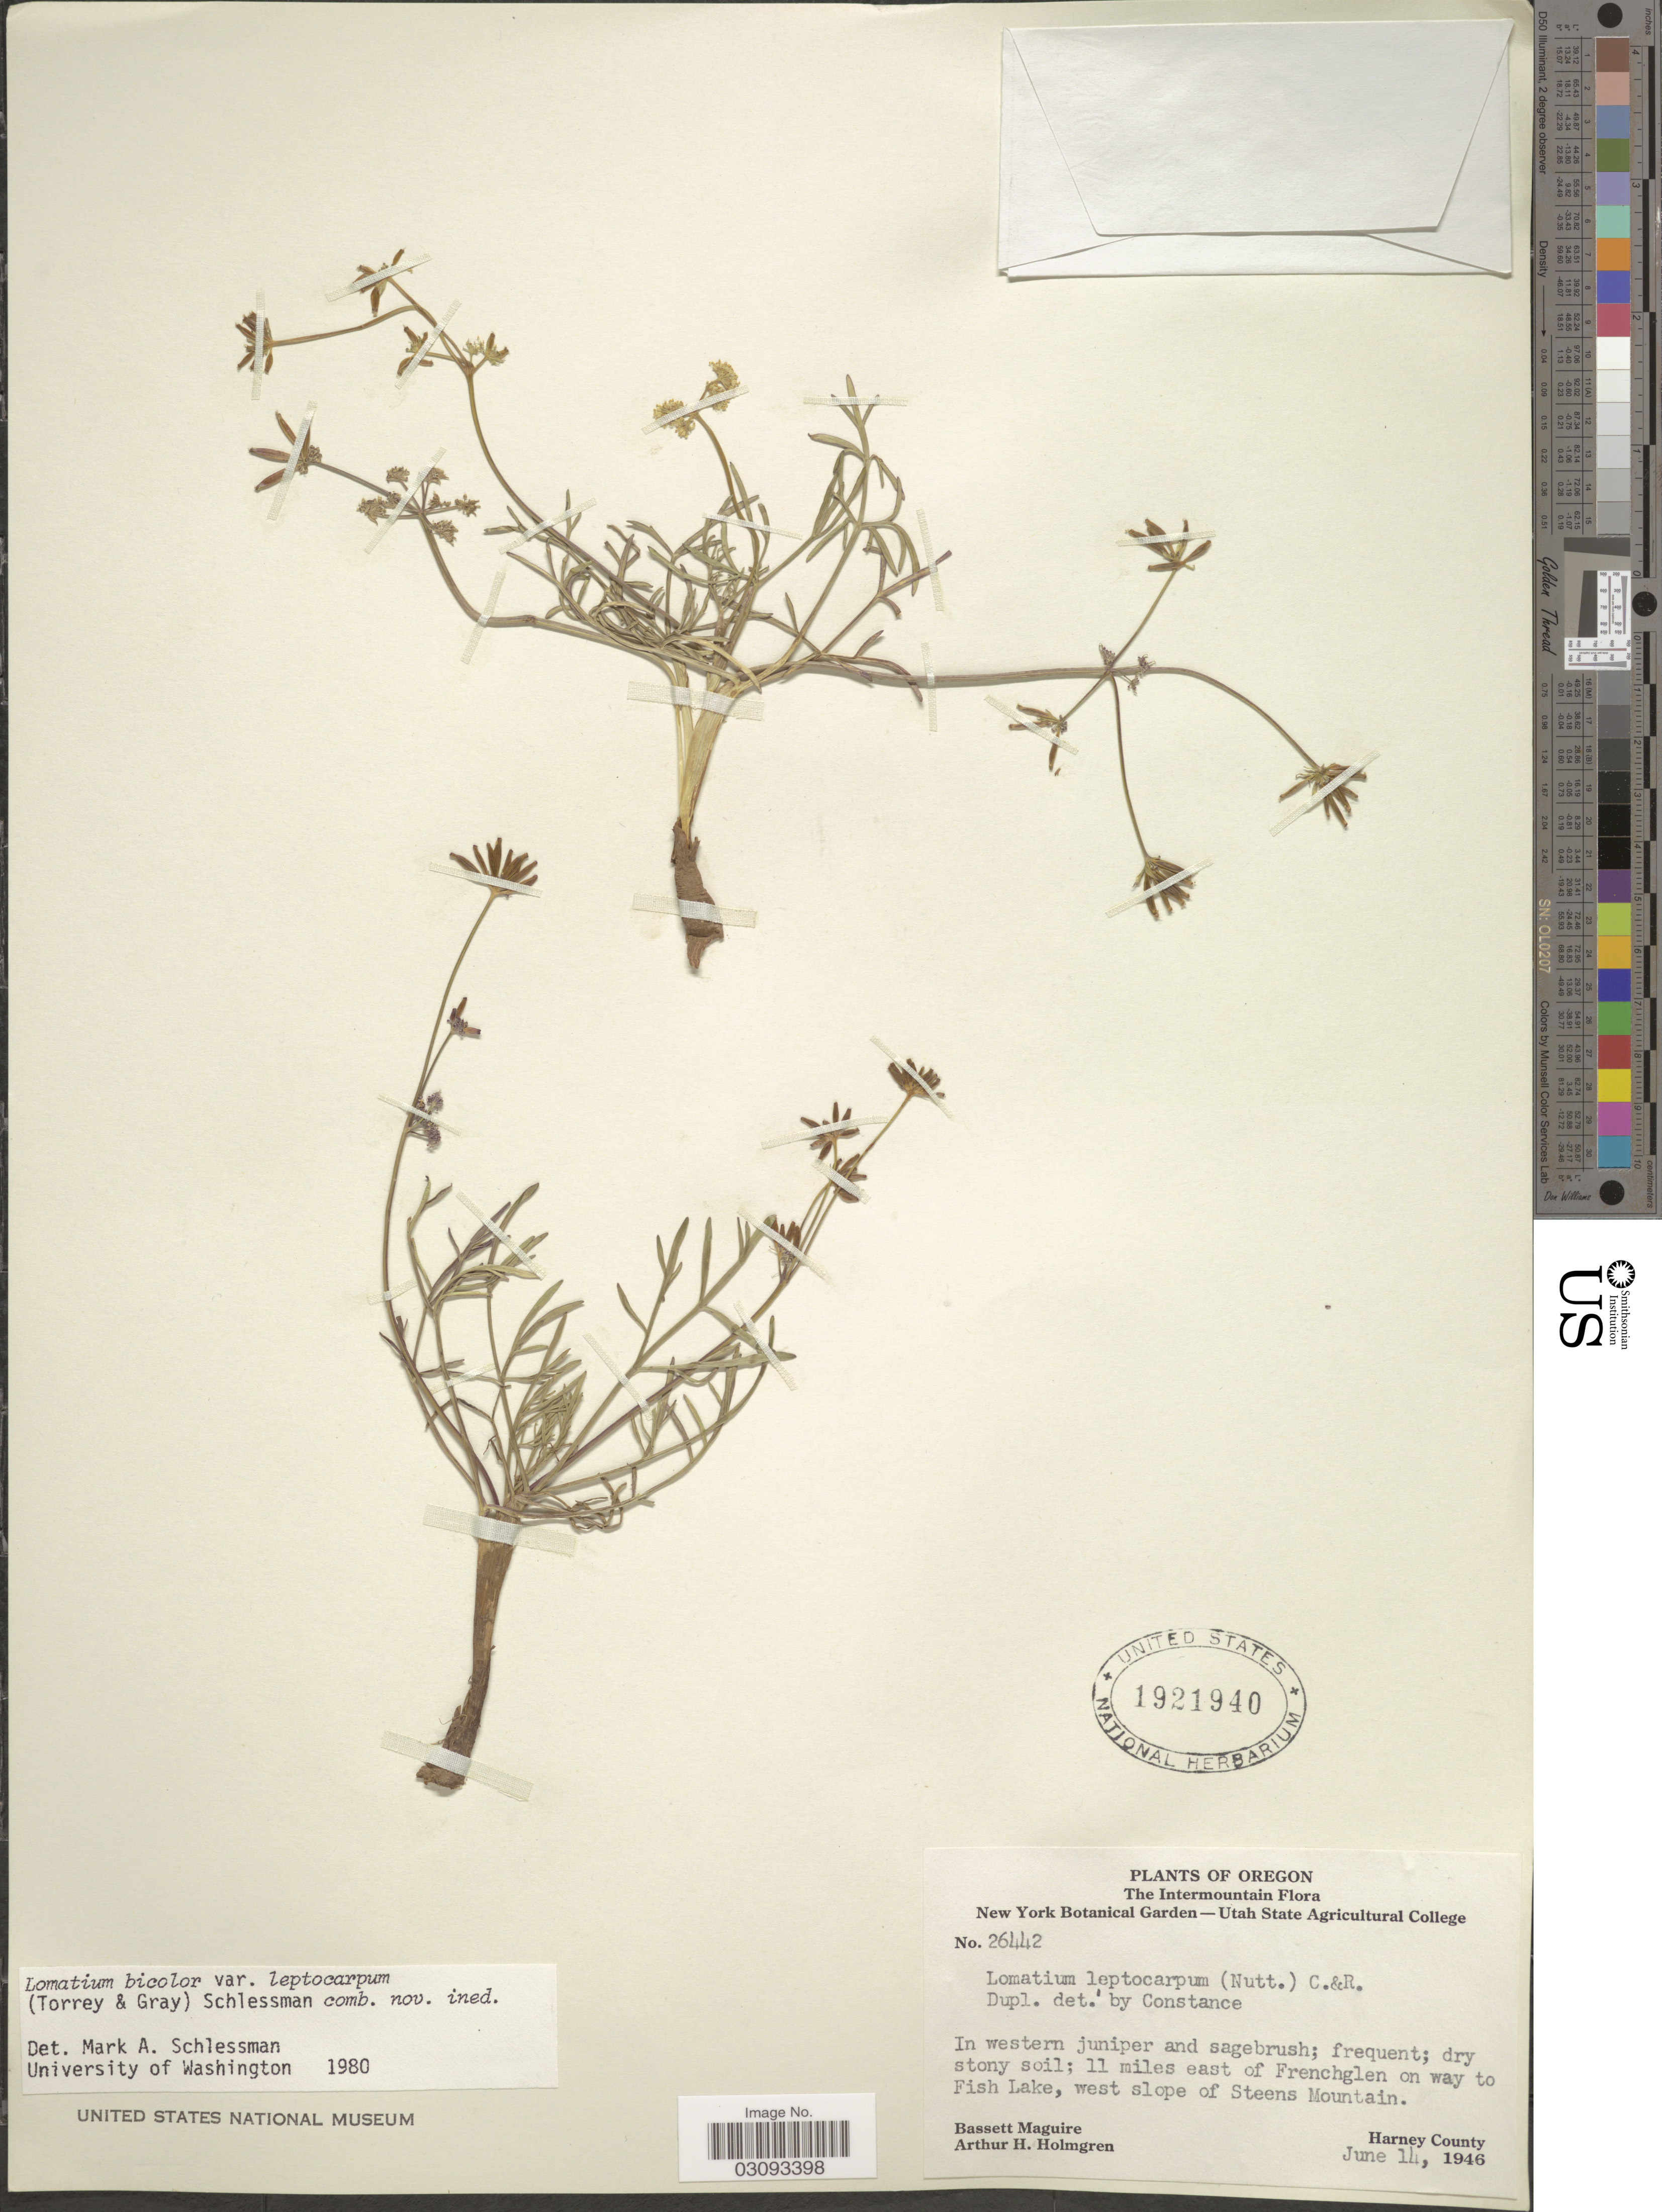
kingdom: Plantae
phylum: Tracheophyta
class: Magnoliopsida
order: Apiales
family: Apiaceae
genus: Lomatium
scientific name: Lomatium bicolor var. leptocarpum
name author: (Torr. & A. Gray) Schlessman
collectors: B. Maguire & A. H. Holmgren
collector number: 26442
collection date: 1946-06-14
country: United States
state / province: Oregon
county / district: Harney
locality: The Intermountain. 11 miles east of Frenchglen on way to Fish Lake, west slope of Steens Mountain. Harney County.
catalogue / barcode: US 1921940